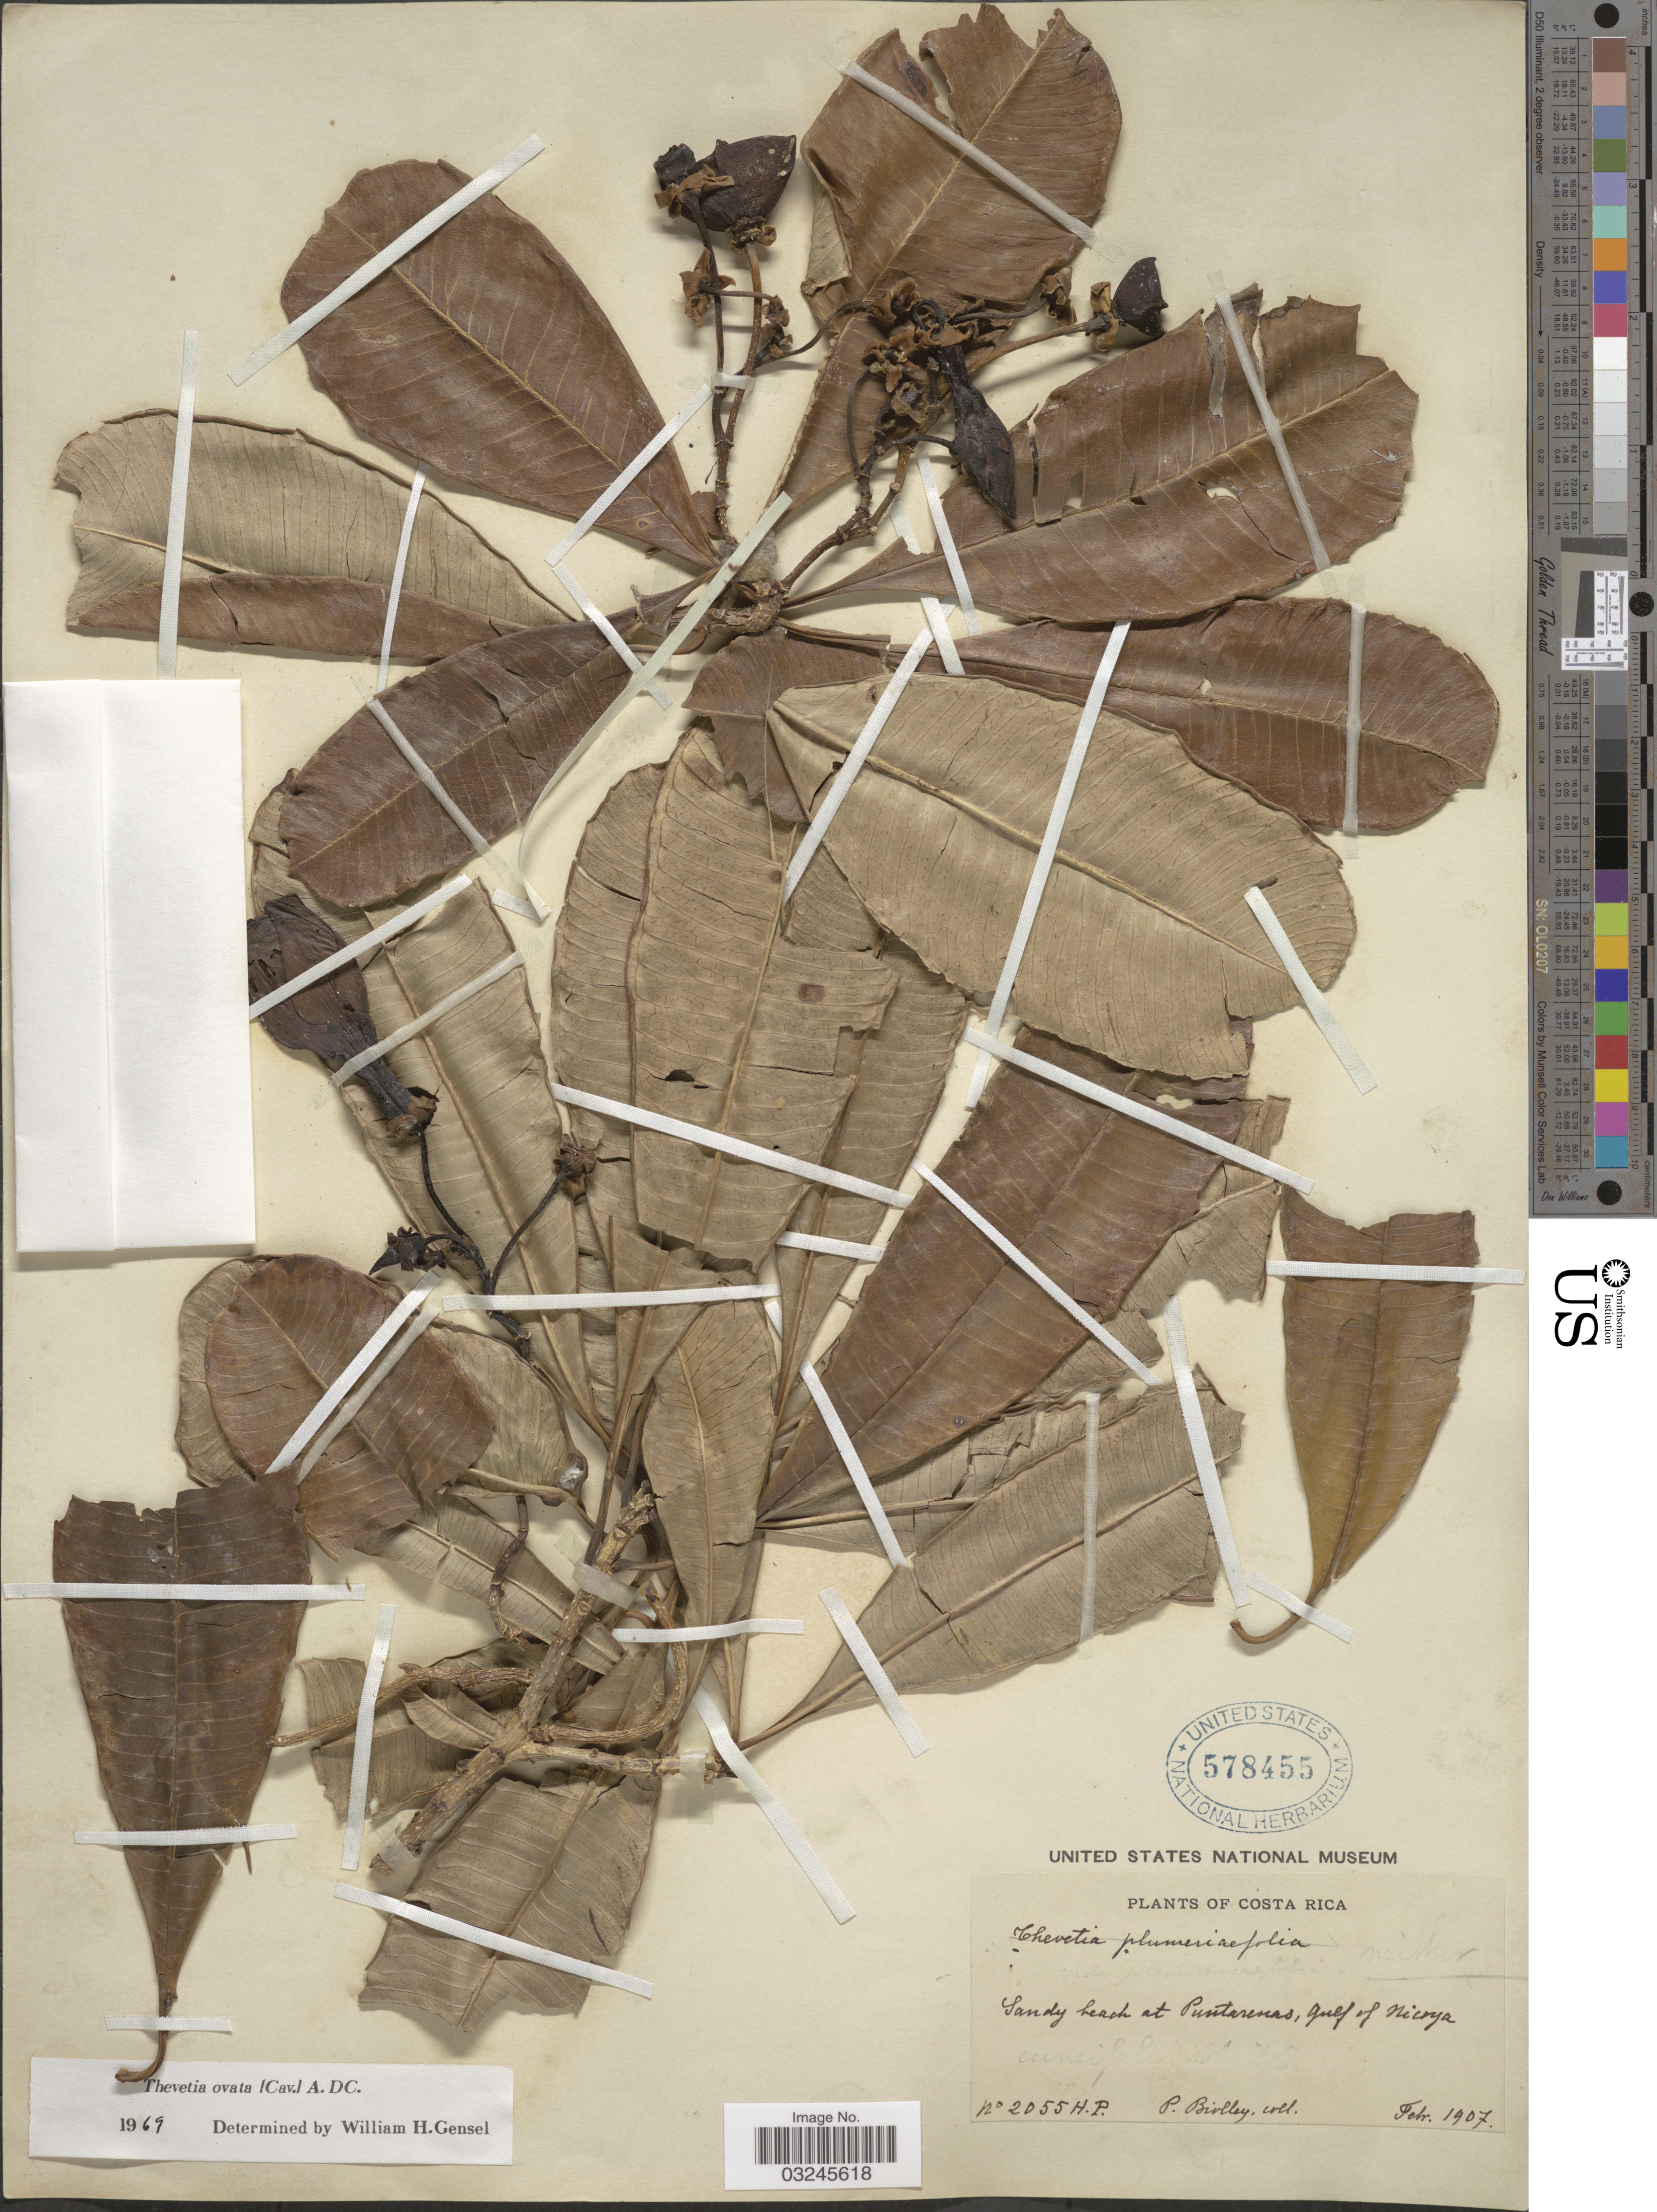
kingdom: Plantae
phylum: Tracheophyta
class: Magnoliopsida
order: Gentianales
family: Apocynaceae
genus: Thevetia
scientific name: Thevetia ovata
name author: (Cav.) A. DC.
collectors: P. Biolley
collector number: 2055HP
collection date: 1907-02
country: Costa Rica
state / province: Puntarenas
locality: Sandy beach at Puntarenas, Gulf of Nicoya.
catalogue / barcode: US 578455